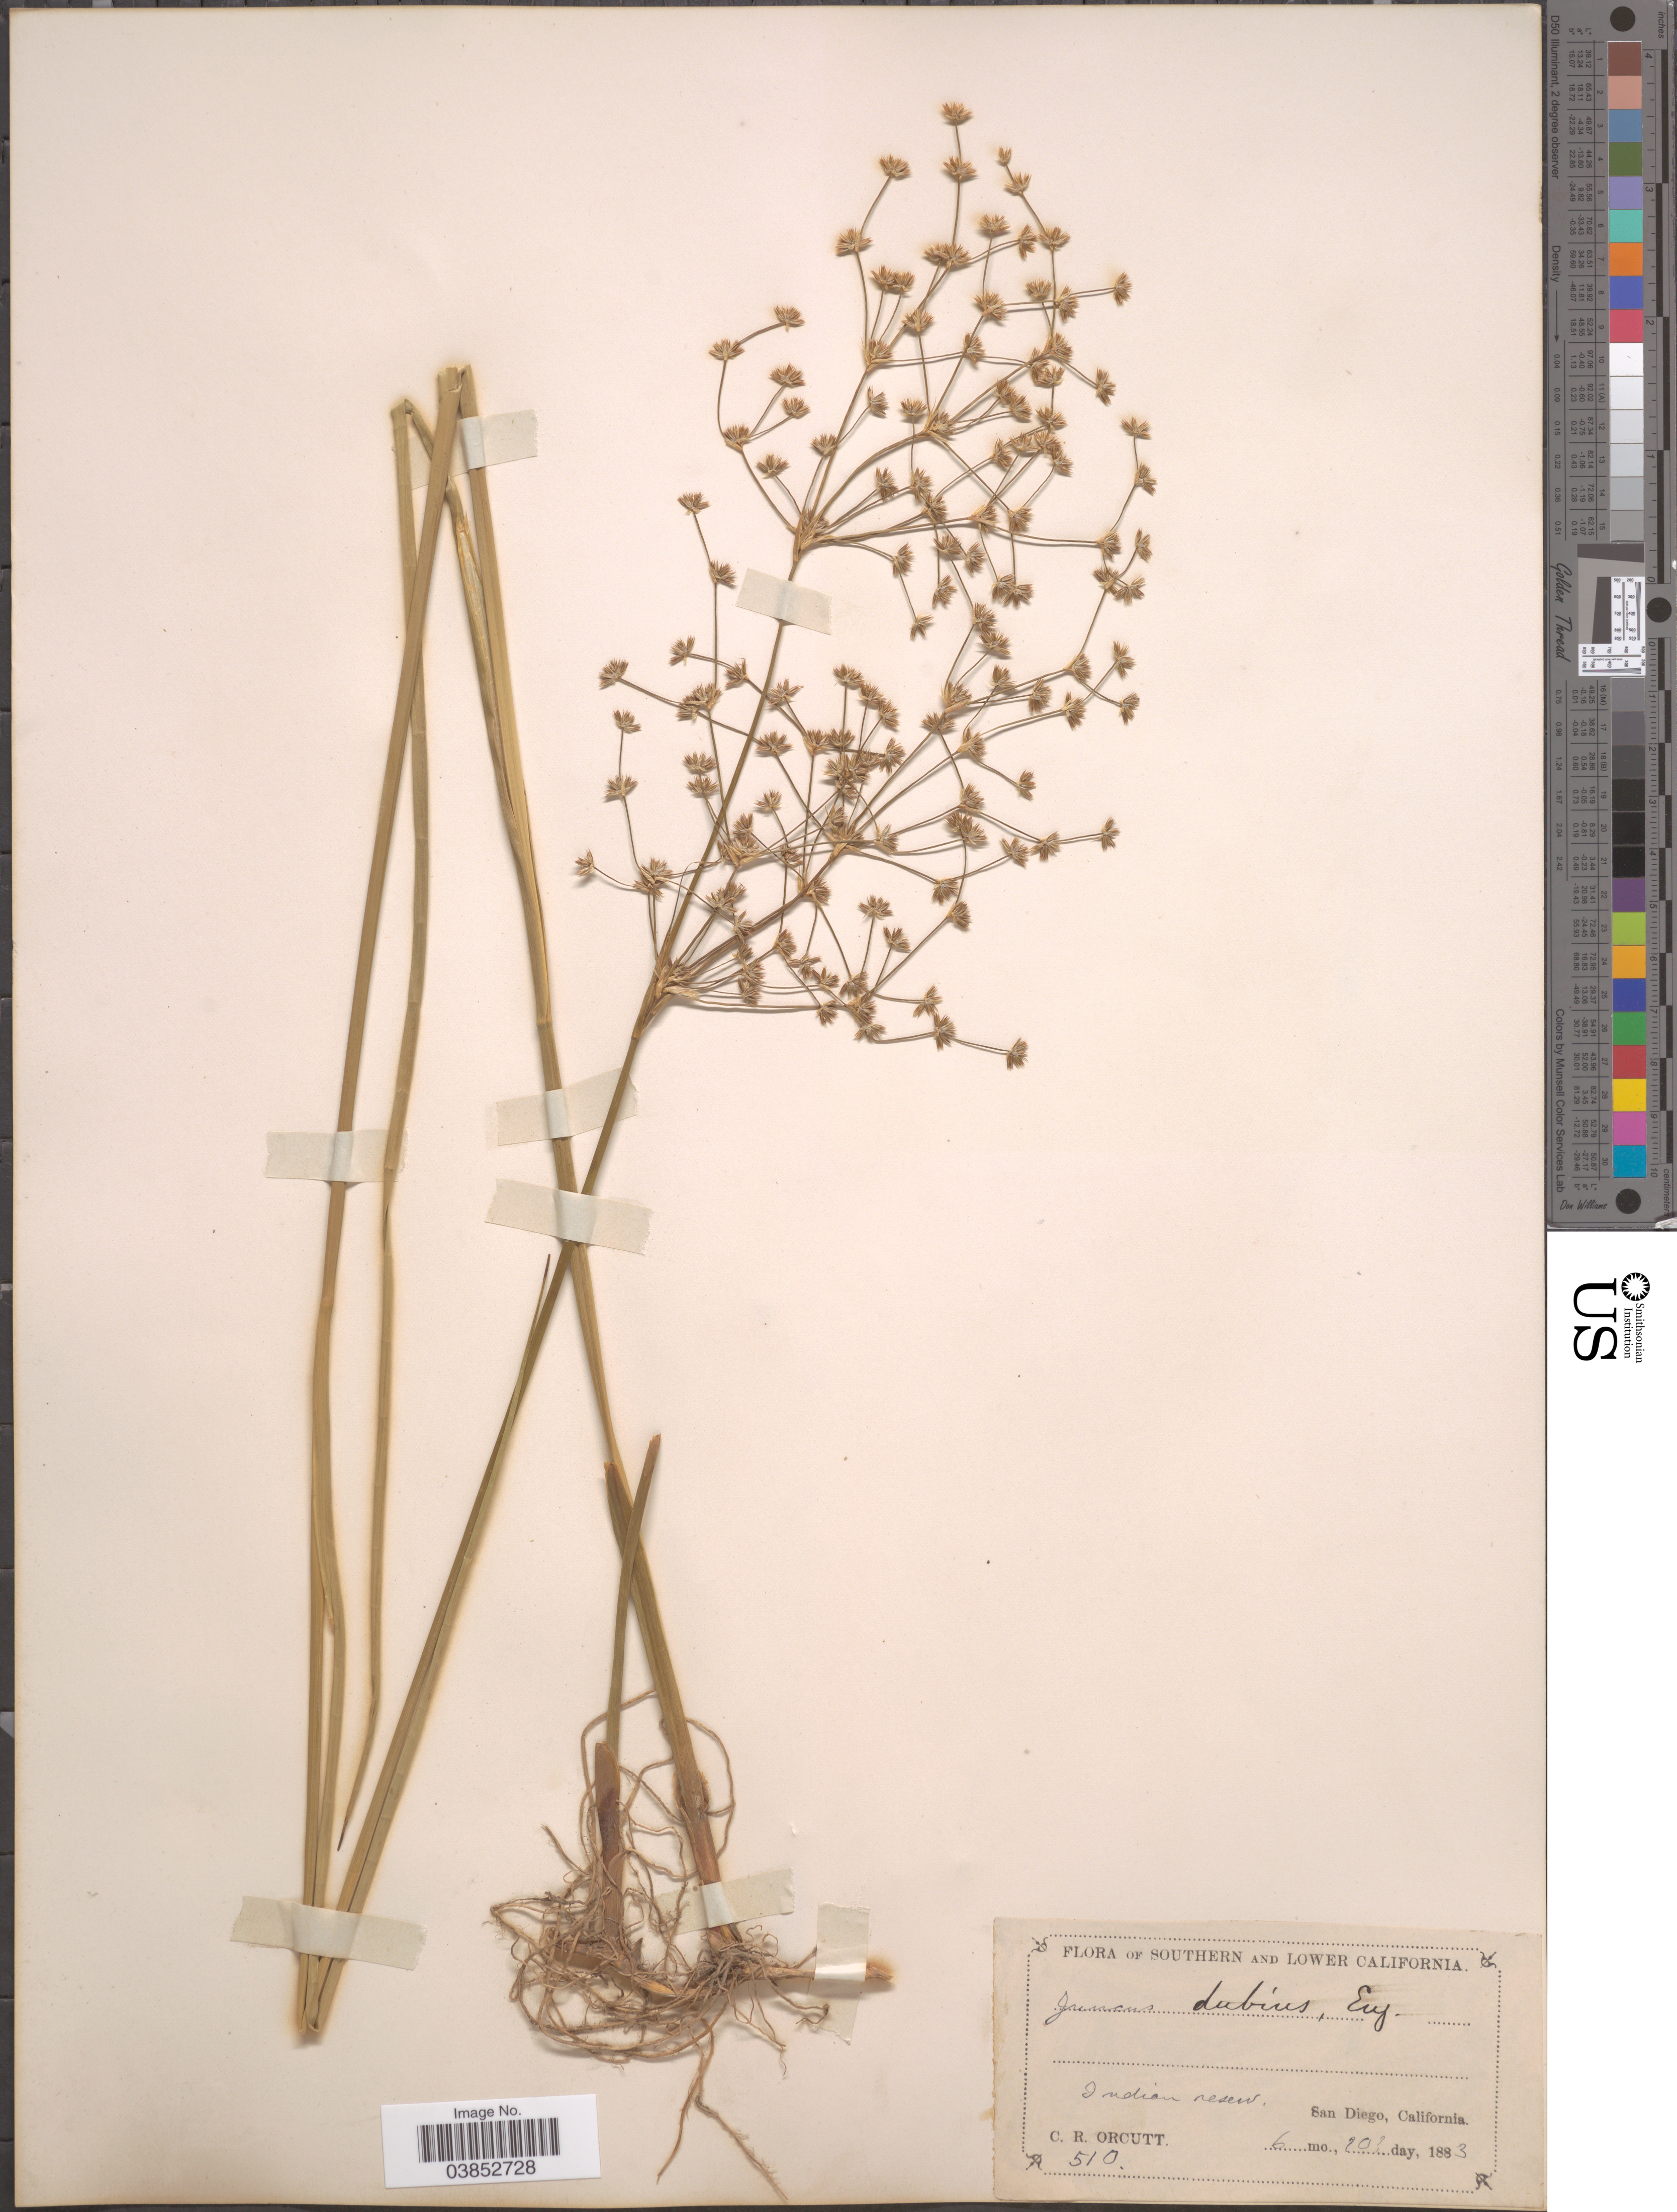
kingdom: Plantae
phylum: Tracheophyta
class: Liliopsida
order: Poales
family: Juncaceae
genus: Juncus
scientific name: Juncus dubius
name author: Engelm.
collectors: C. R. Orcutt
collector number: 510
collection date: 1883-06-20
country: United States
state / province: California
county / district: San Diego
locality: Southern and Lower California. Indian reserve, San Diego.